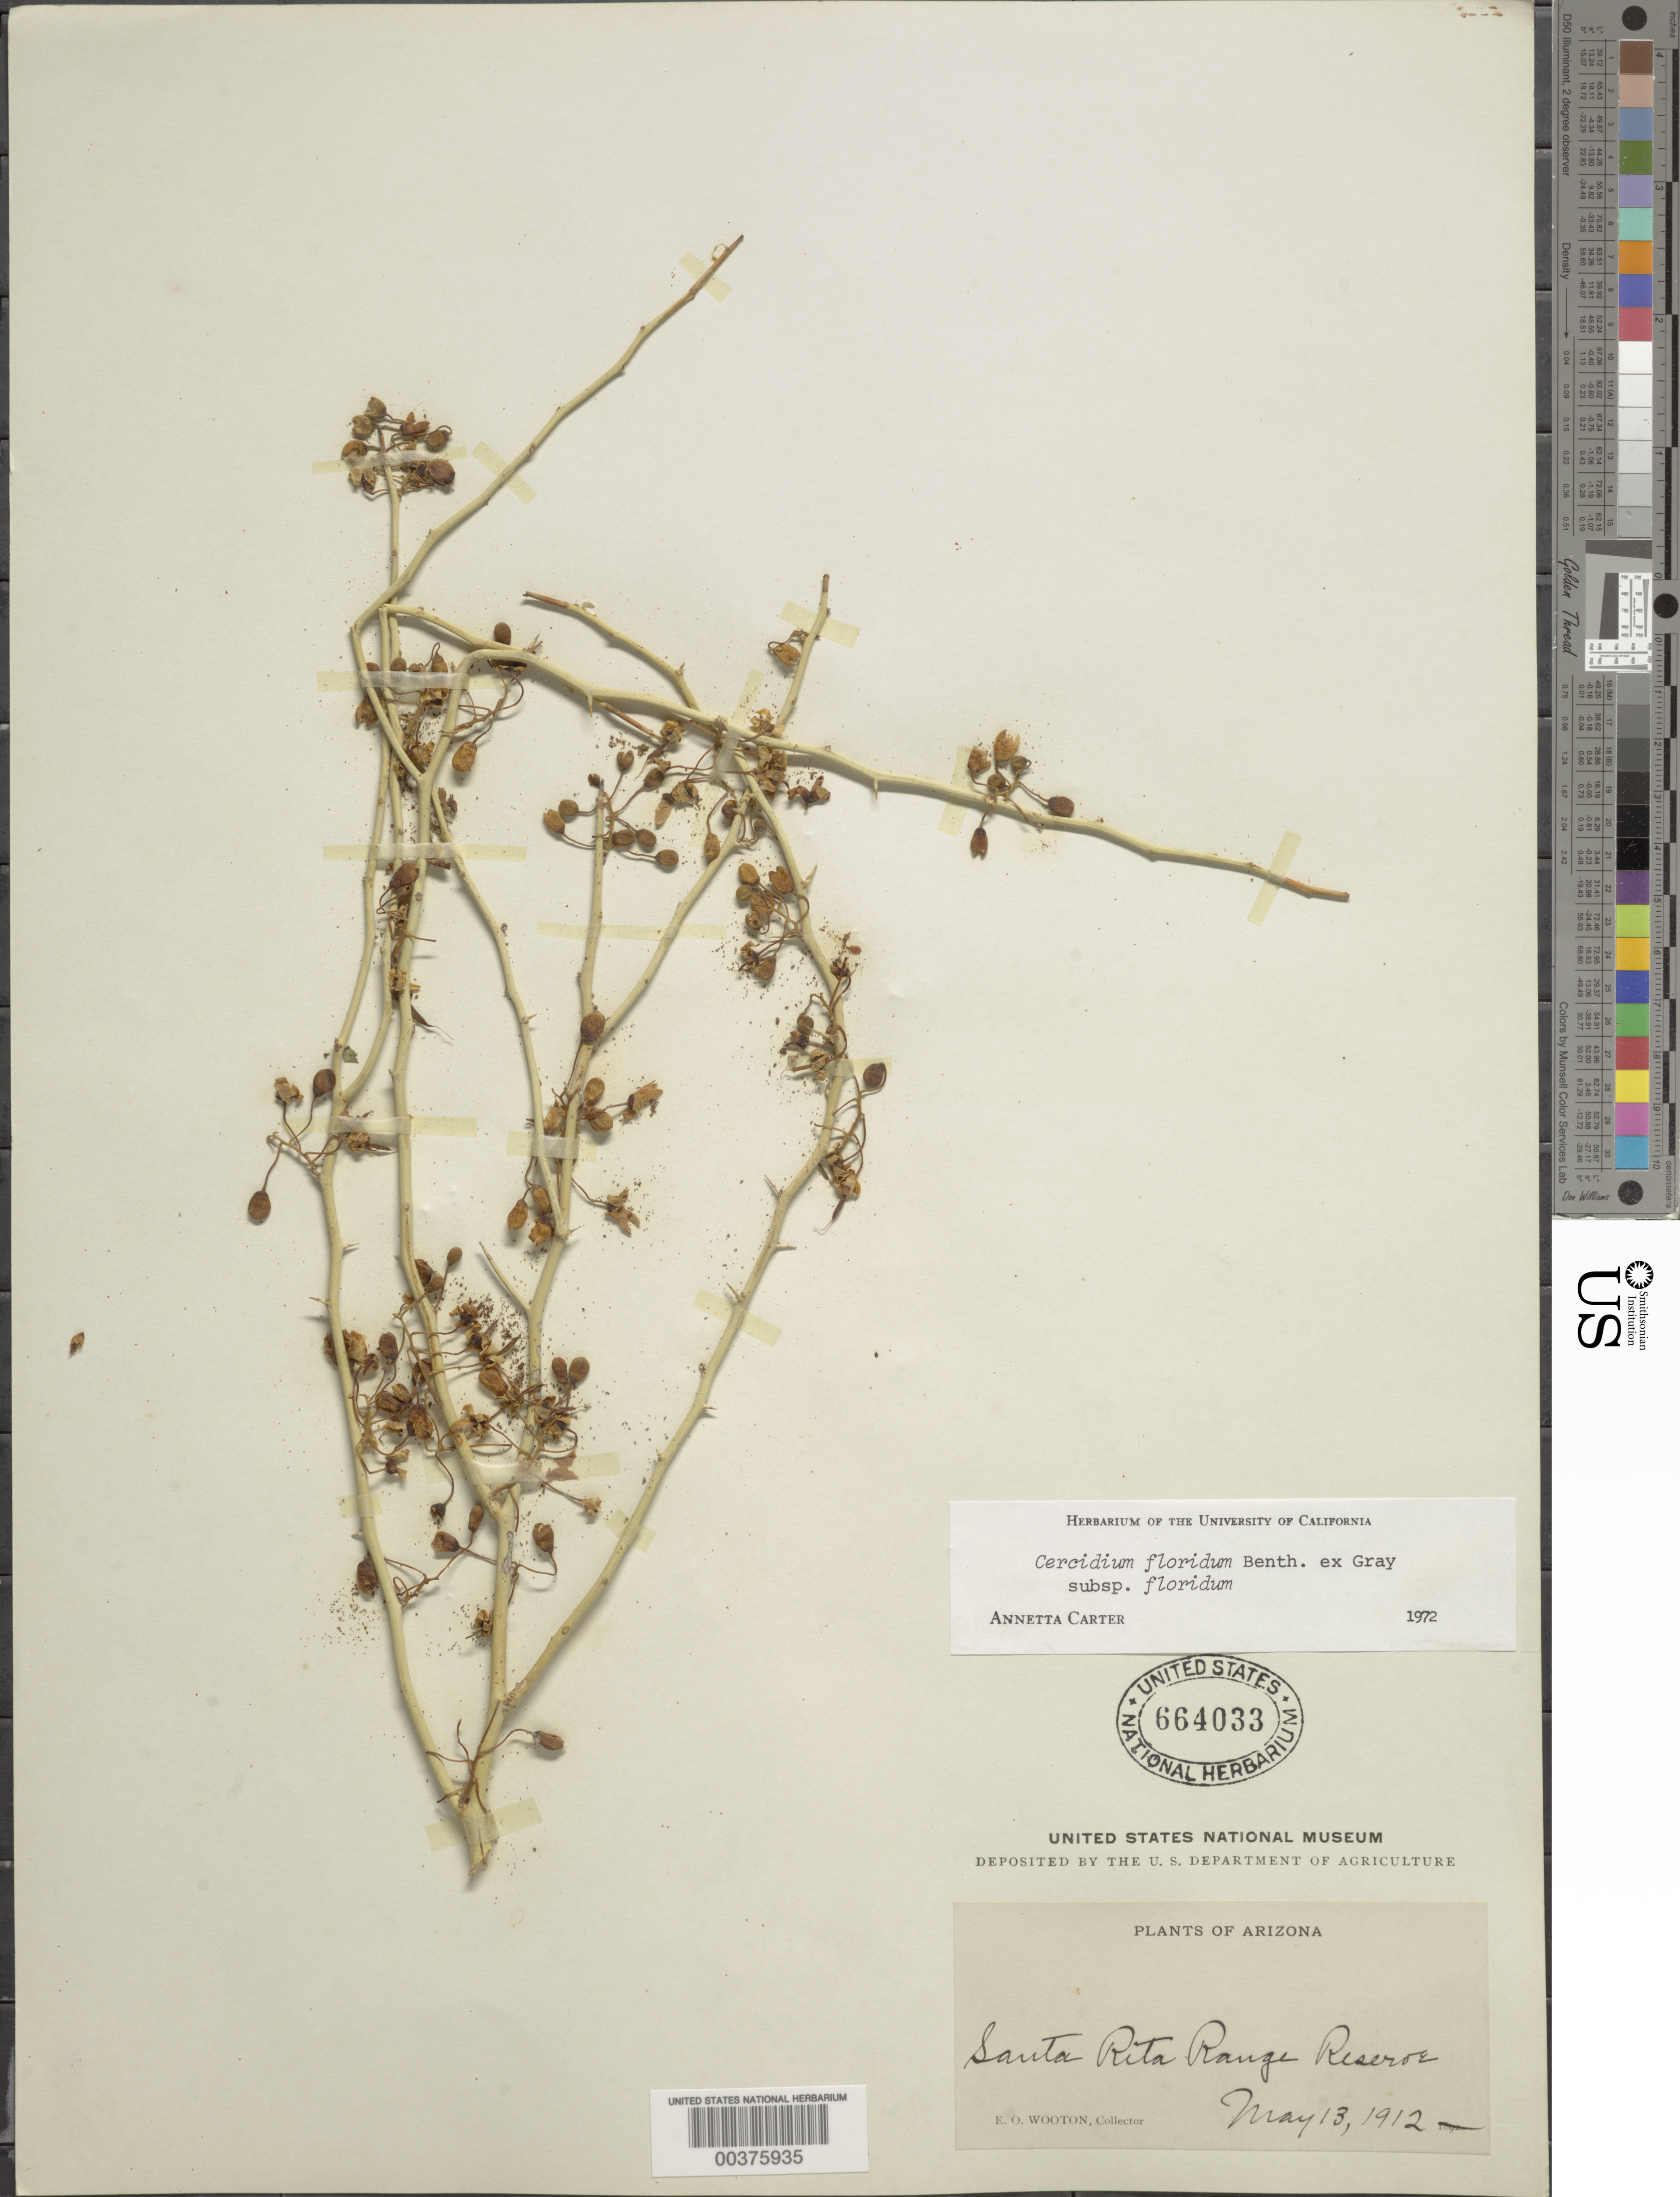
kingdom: Plantae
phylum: Tracheophyta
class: Magnoliopsida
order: Fabales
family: Fabaceae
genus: Parkinsonia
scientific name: Parkinsonia florida subsp. florida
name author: (Benth. ex A. Gray) S. Watson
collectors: E. O. Wooton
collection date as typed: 13 May 1912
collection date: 1912-05-13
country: United States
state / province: Arizona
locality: Santa rita range reserve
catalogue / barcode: US 664003